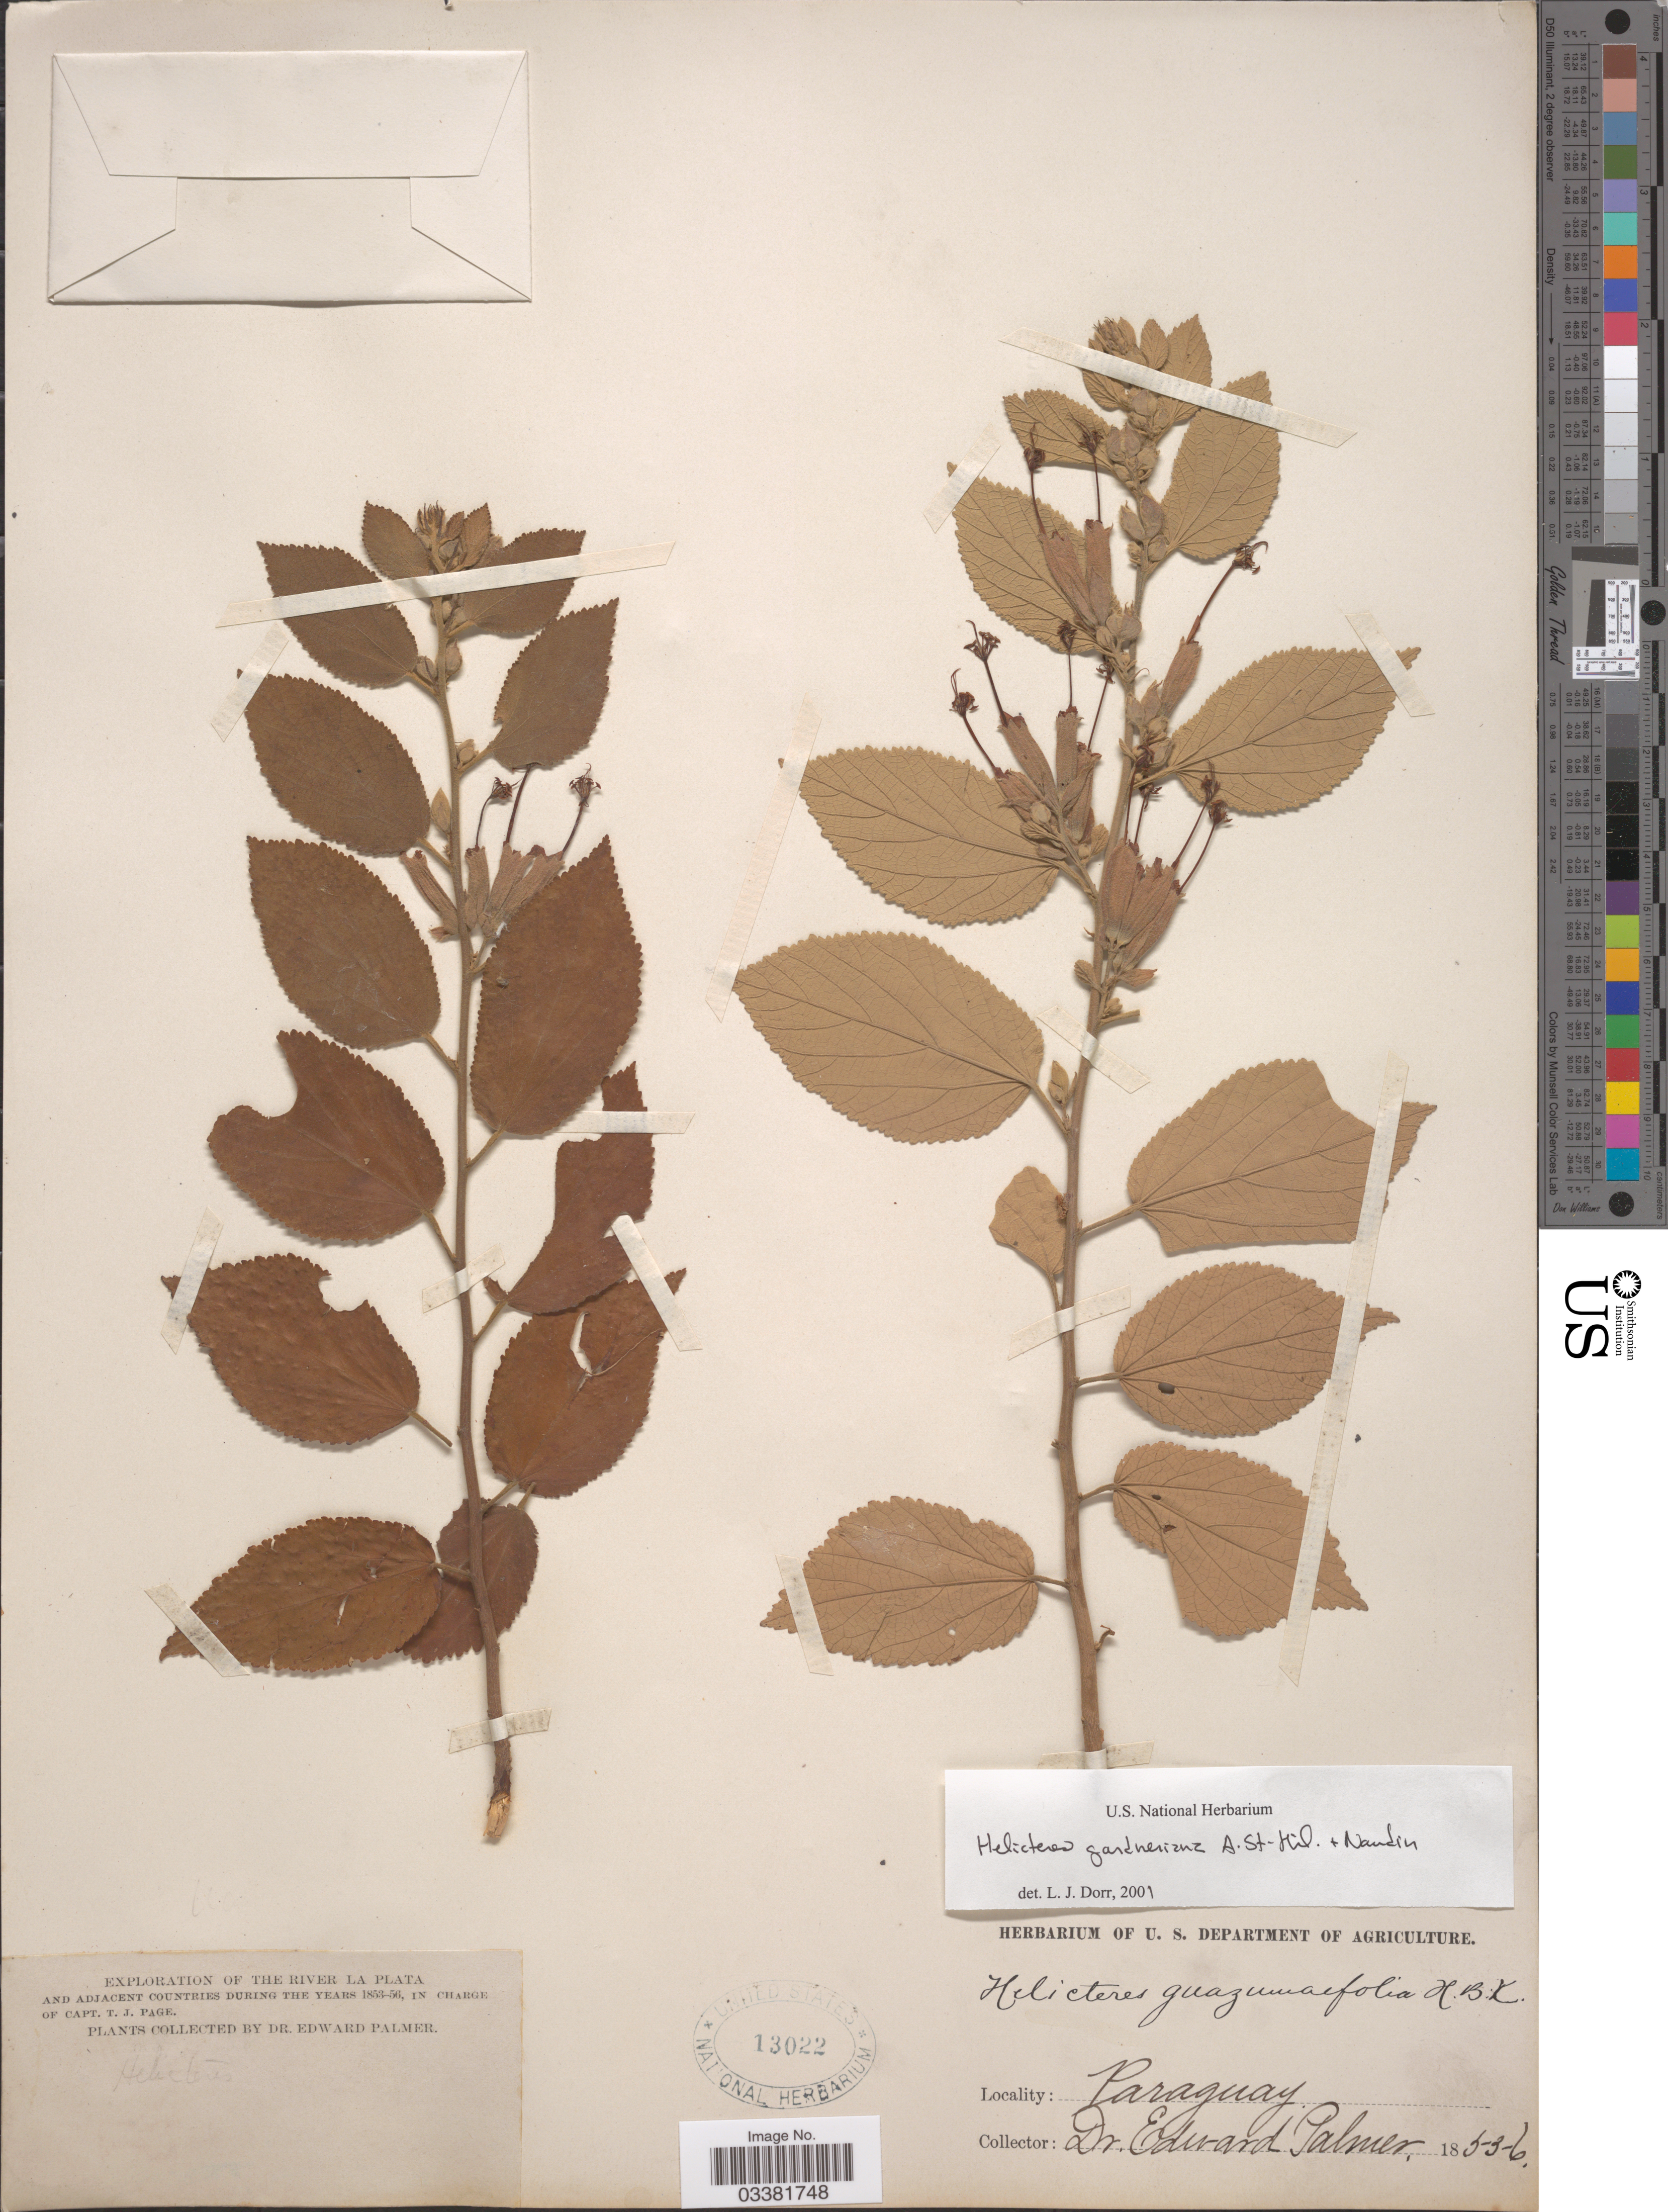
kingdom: Plantae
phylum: Tracheophyta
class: Magnoliopsida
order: Malvales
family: Malvaceae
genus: Helicteres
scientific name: Helicteres gardneriana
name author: A. St.-Hil. & Naudin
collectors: E. Palmer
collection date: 1853/1856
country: Paraguay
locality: The River Plata.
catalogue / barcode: US 13022